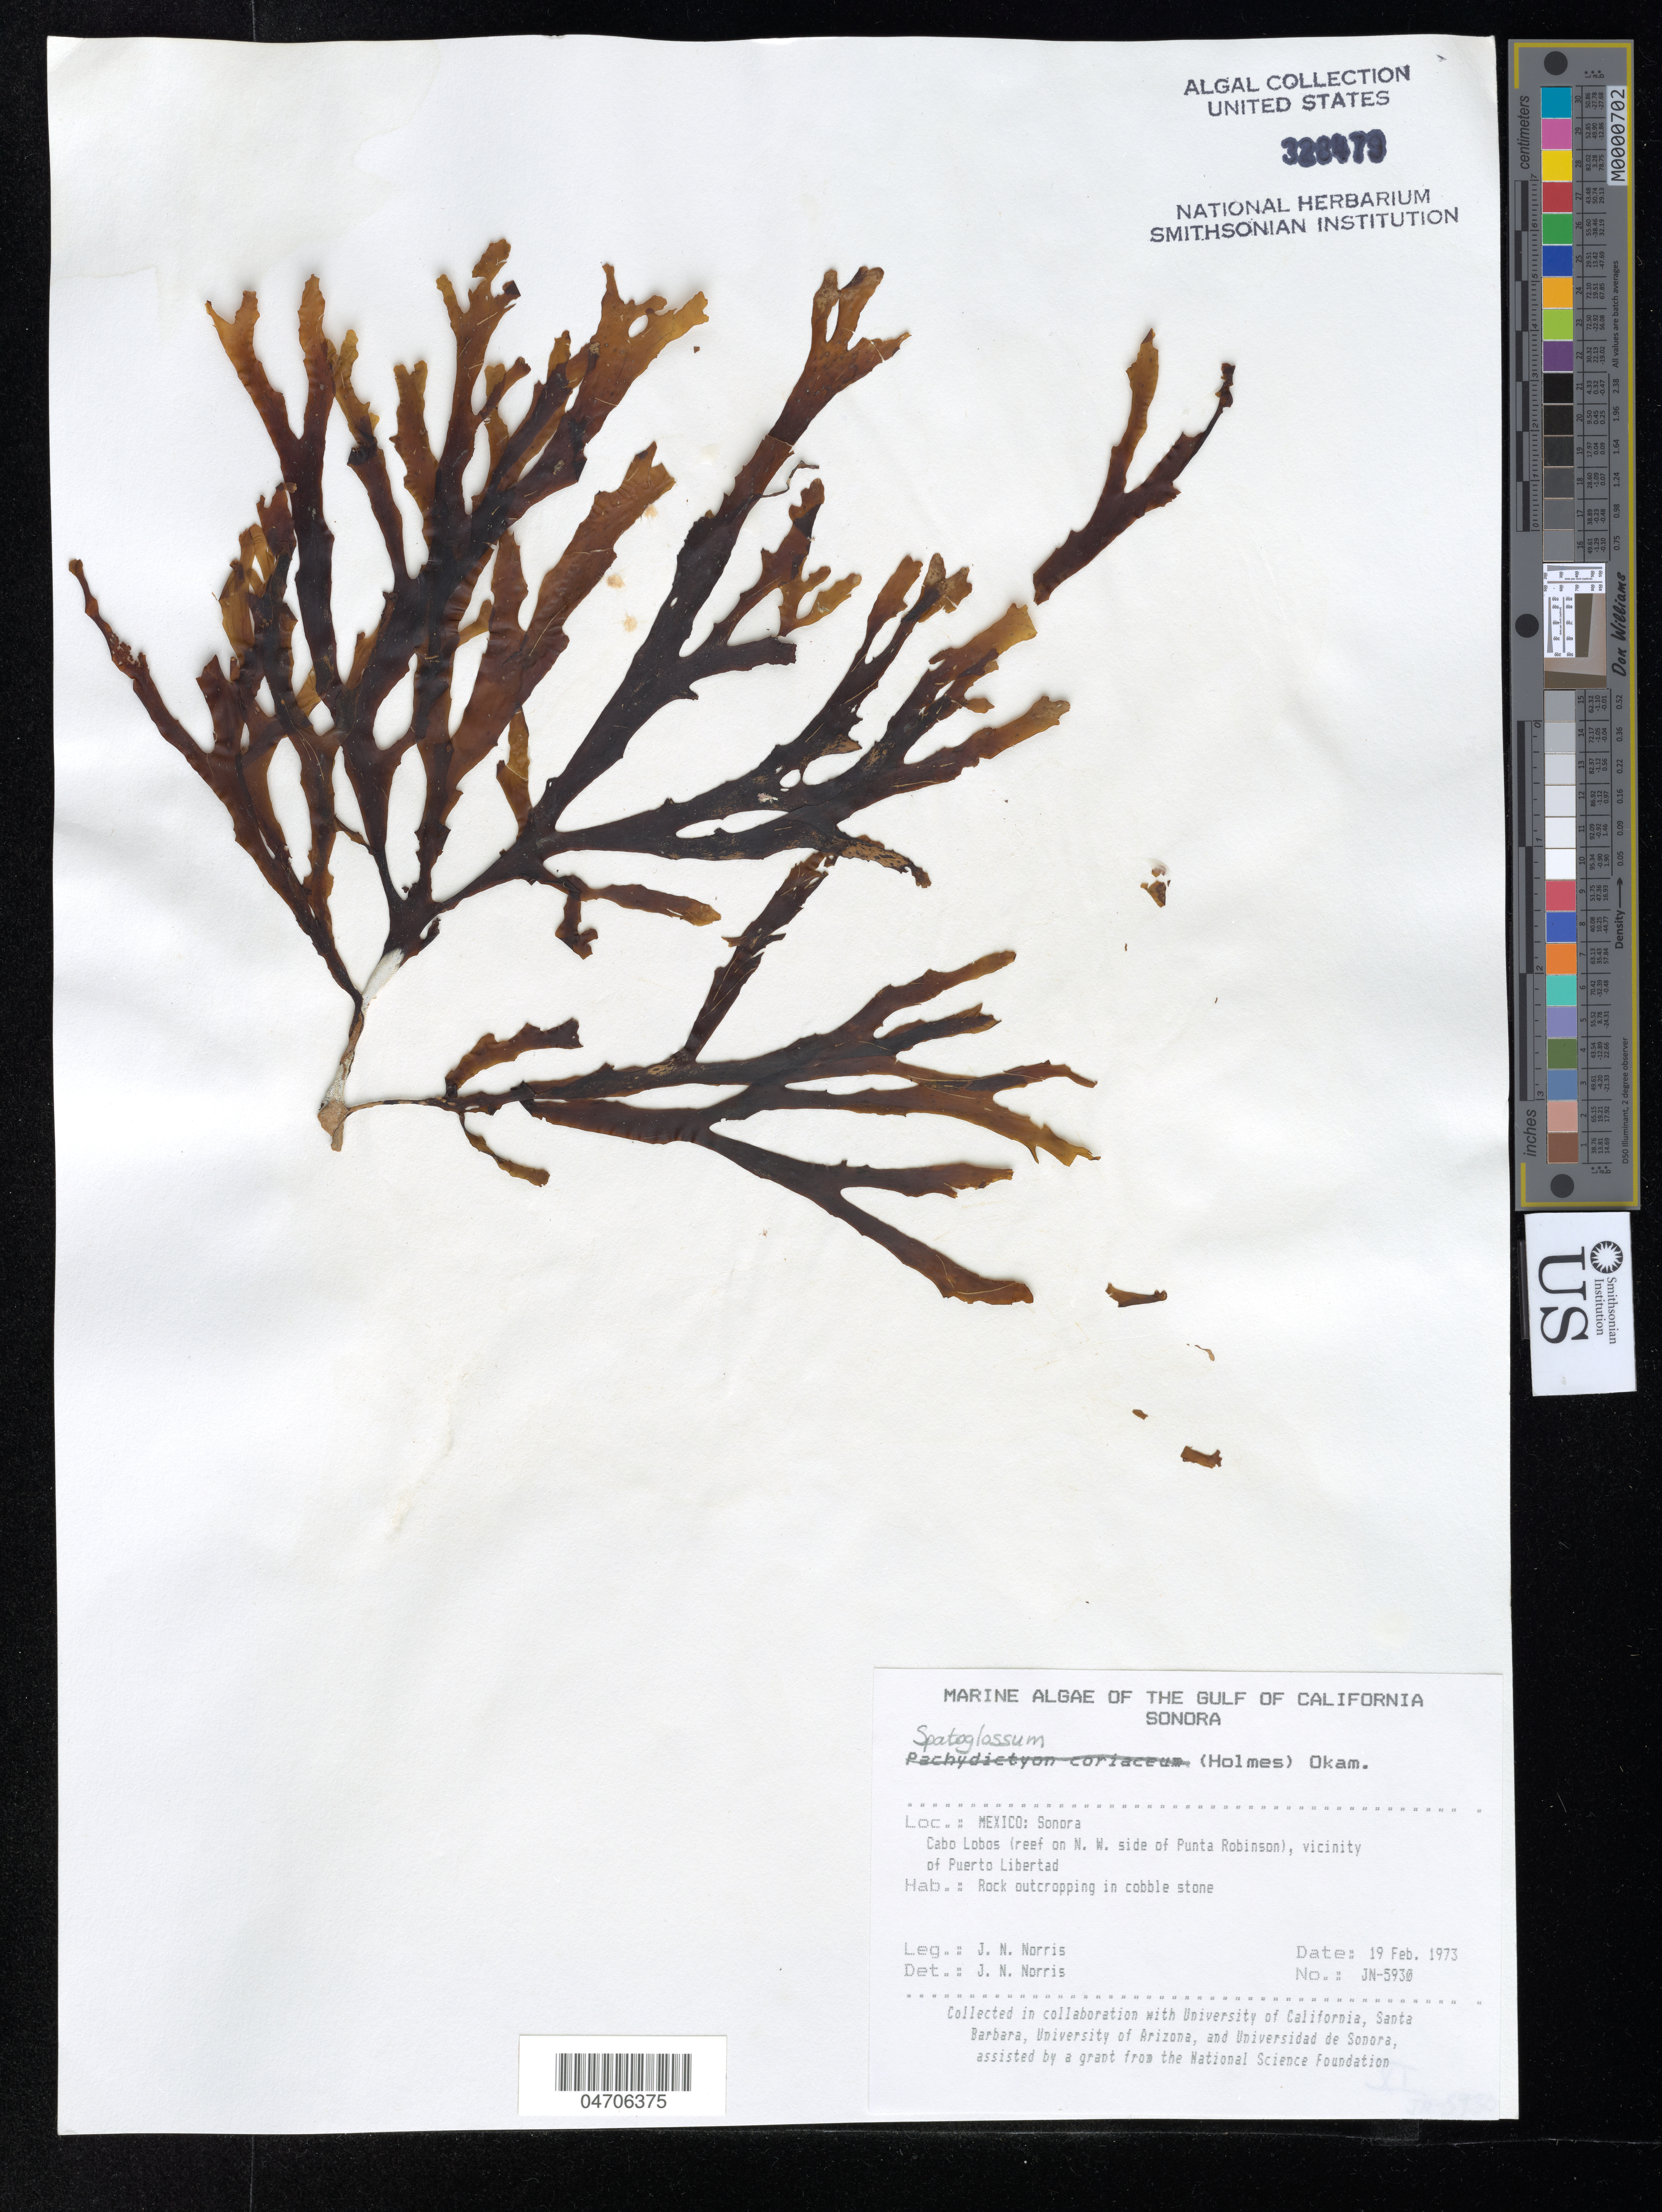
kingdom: Chromista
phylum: Ochrophyta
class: Phaeophyceae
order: Dictyotales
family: Dictyotaceae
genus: Spatoglossum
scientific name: Spatoglossum sp.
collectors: J. Norris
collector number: JN-5930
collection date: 1973-02-19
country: Mexico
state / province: Sonora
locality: The Gulf of California. Cabo Lobos (reef on N. W. side of Punta Robinson), vicinity of Puerto Libertad.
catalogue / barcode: US 328479